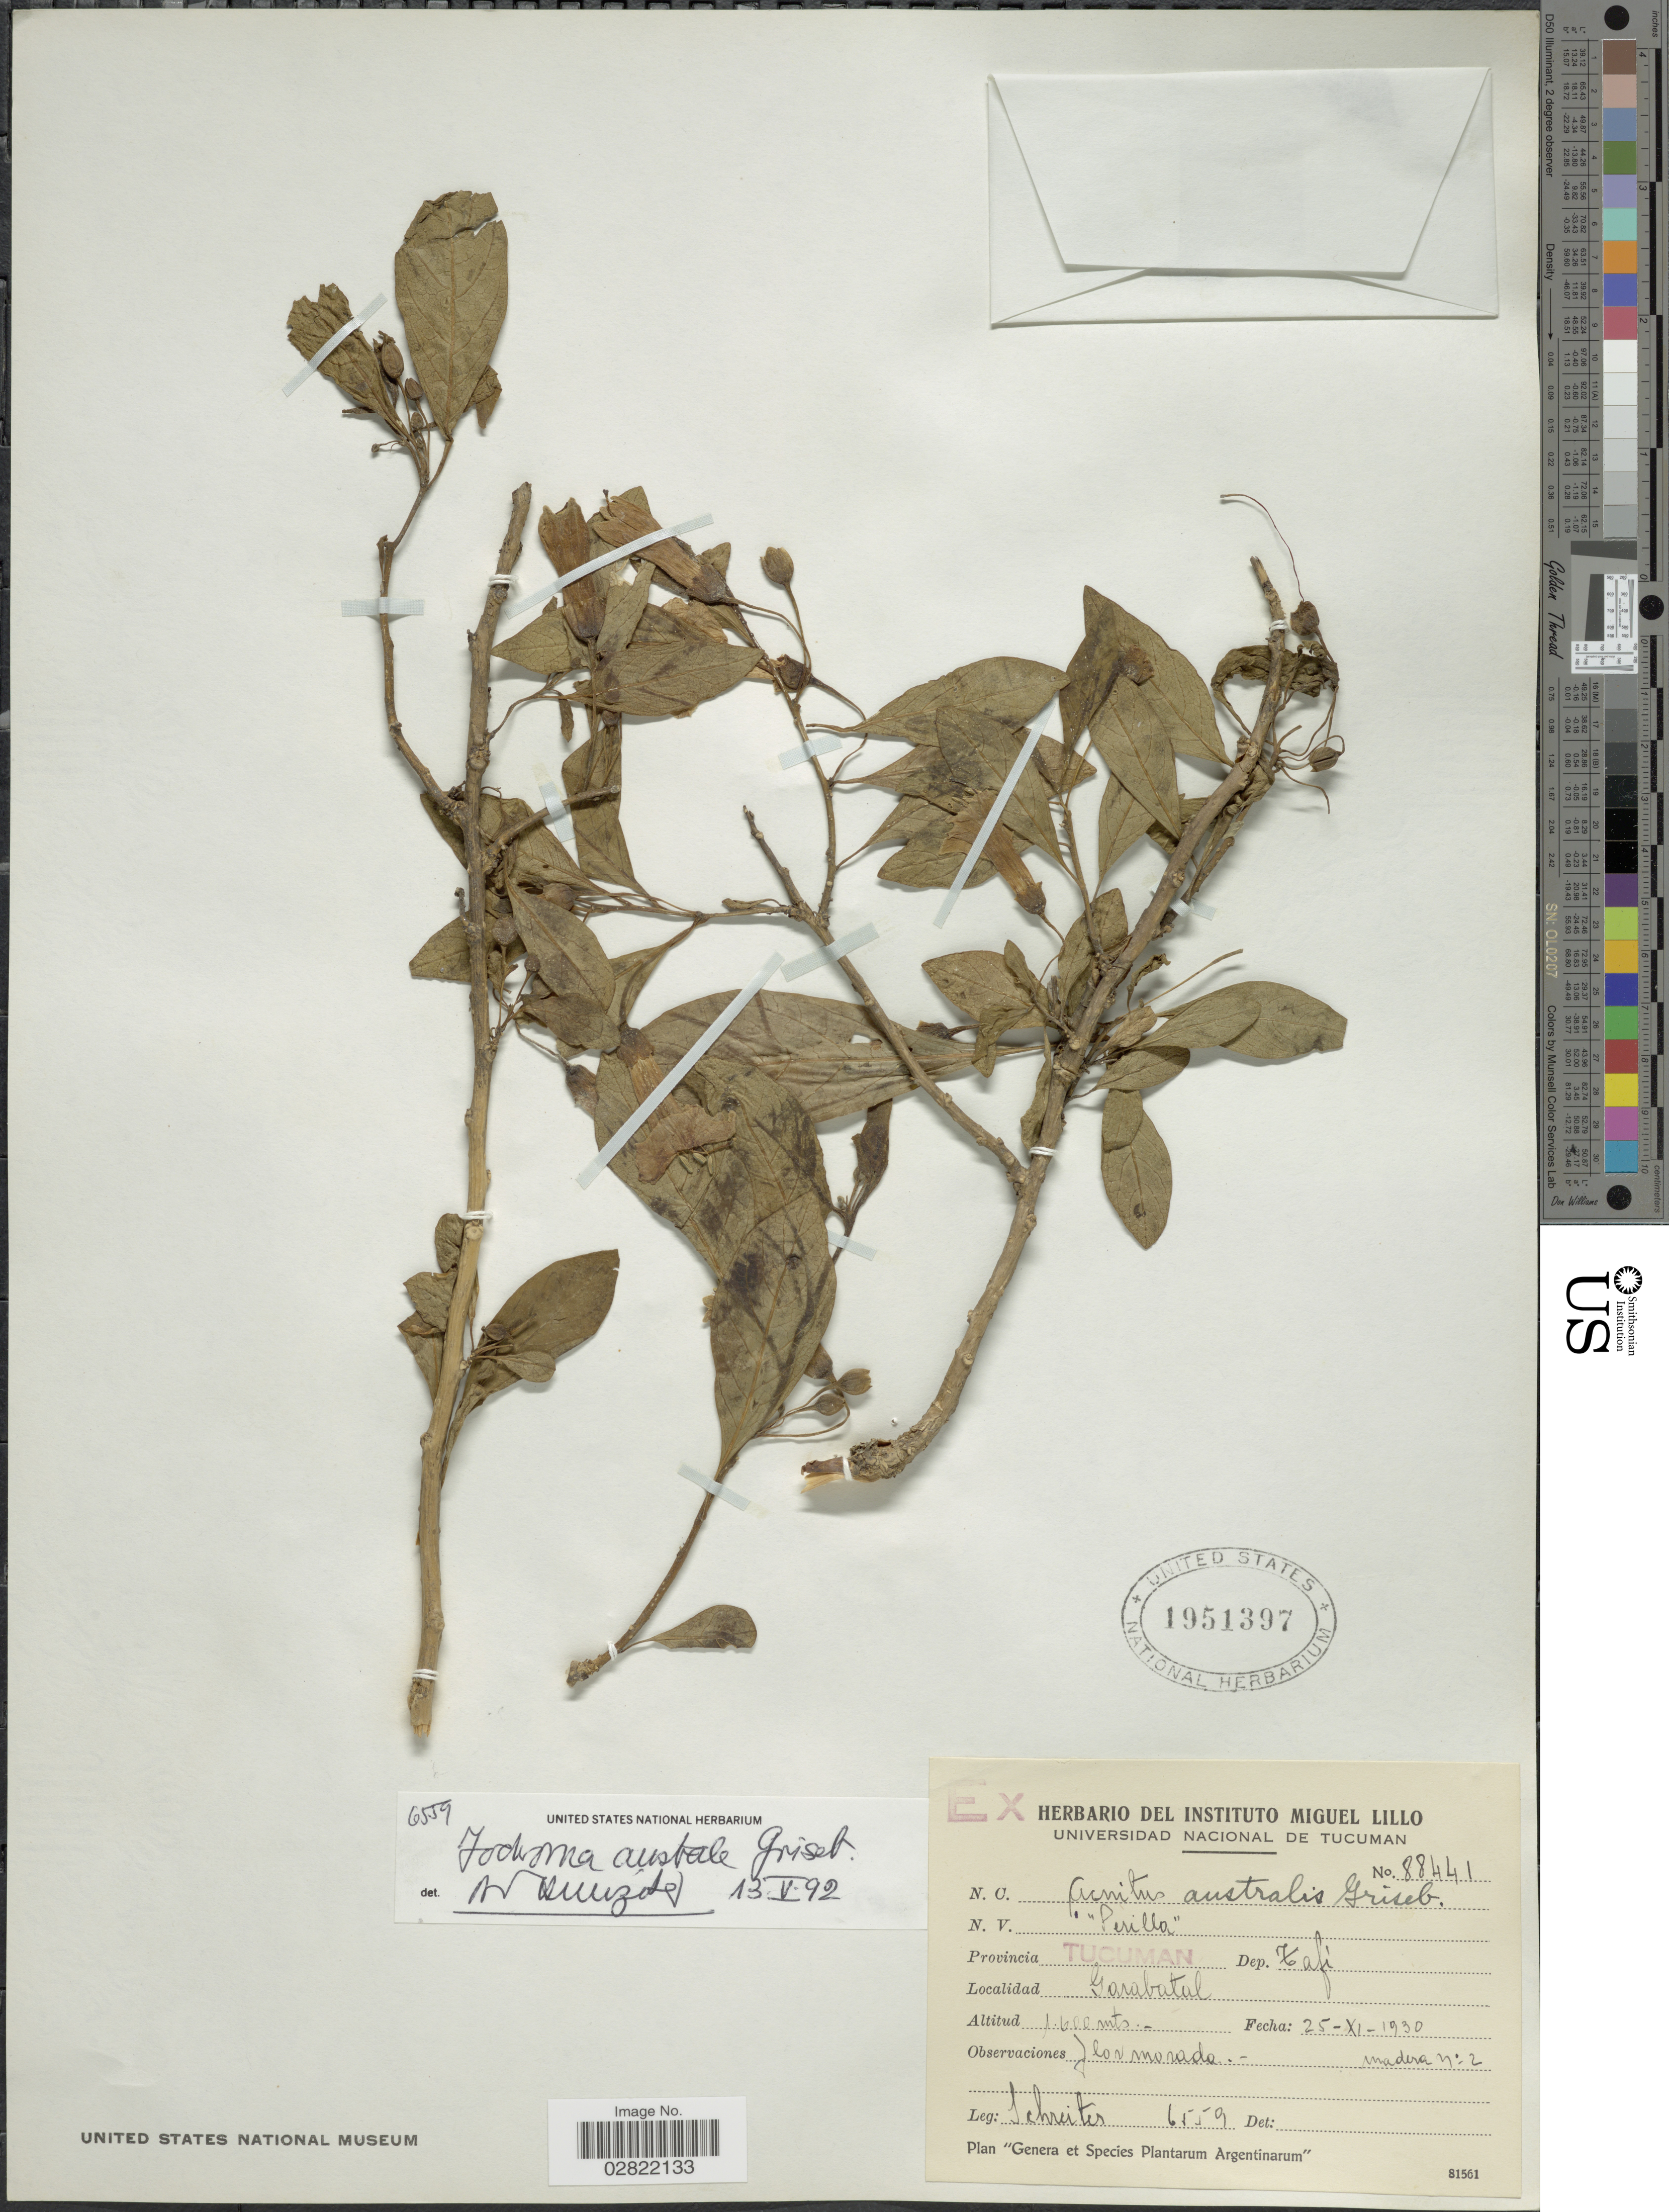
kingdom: Plantae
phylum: Tracheophyta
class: Magnoliopsida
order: Solanales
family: Solanaceae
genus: Iochroma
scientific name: Iochroma australe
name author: Griseb.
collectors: -. Schreiter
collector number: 6559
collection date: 1930-11-26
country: Argentina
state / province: Tucuman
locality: Provincia Tucuman, Dep. Tafí, Garabatal.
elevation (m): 1600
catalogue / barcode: US 1951397